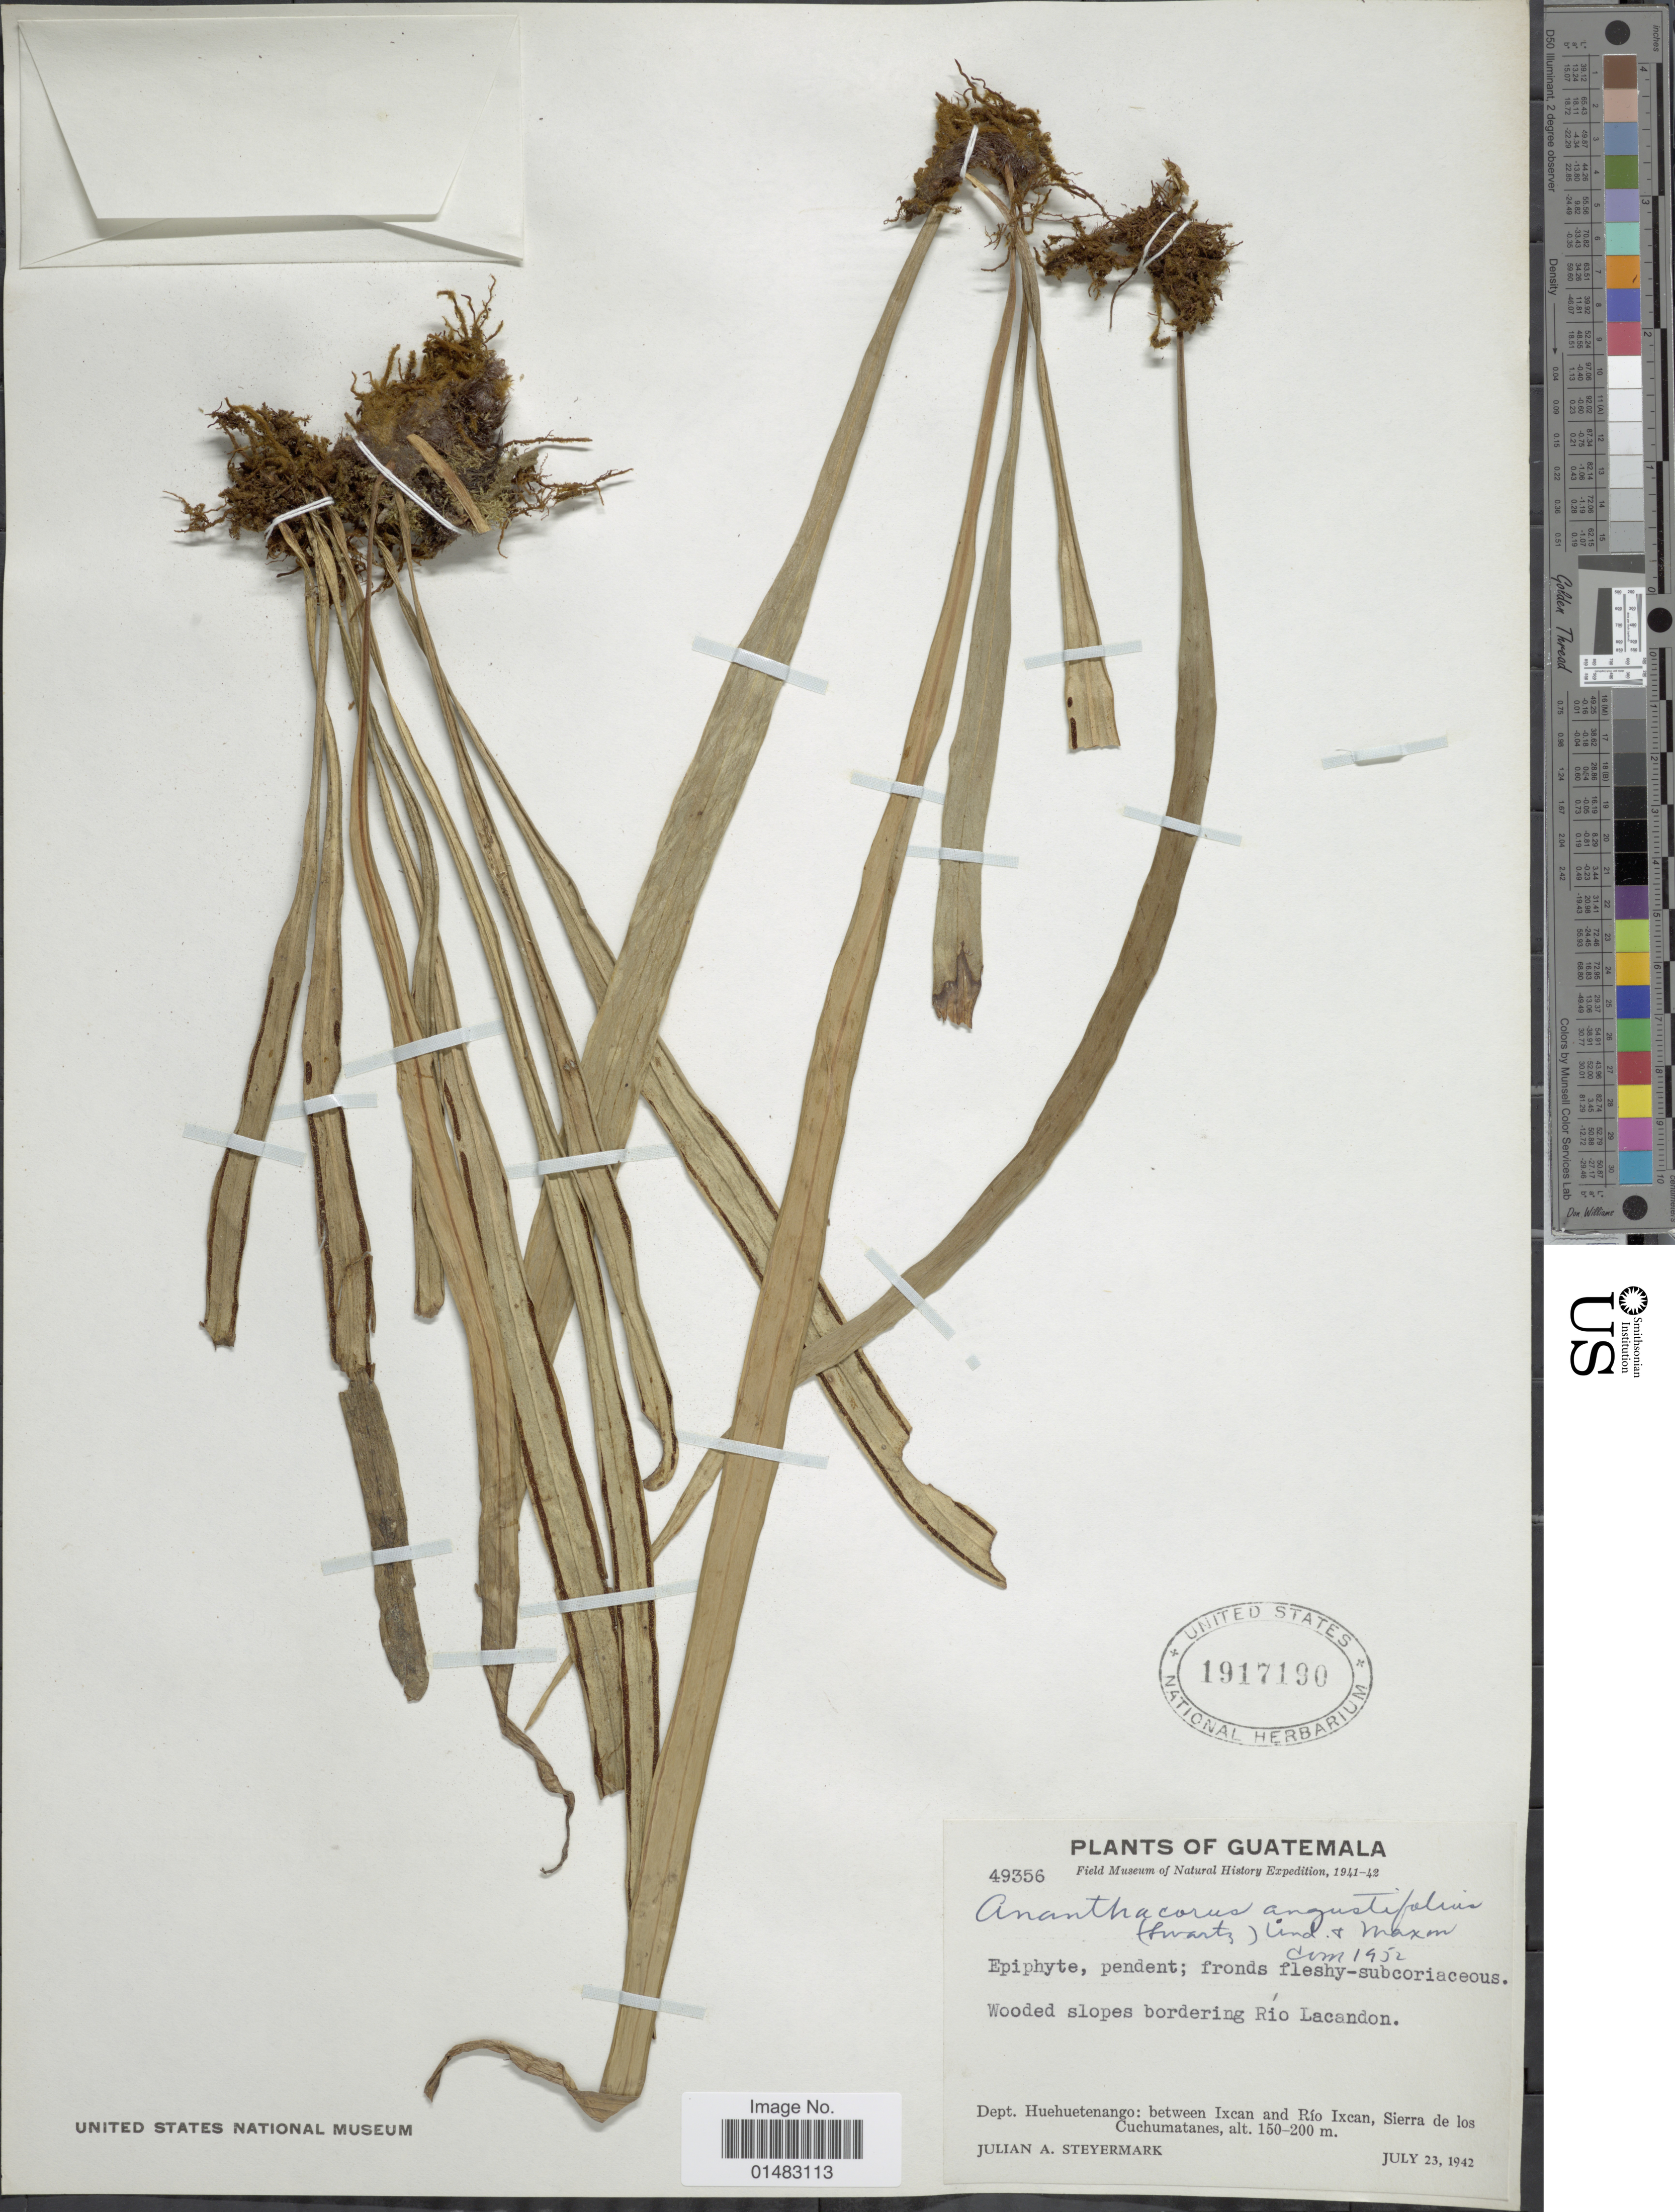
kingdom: Plantae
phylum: Tracheophyta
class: Polypodiopsida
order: Polypodiales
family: Pteridaceae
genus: Ananthacorus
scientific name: Ananthacorus angustifolius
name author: (Sw.) Underw. & Maxon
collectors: J. Steyermark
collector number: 49356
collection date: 1942-07-23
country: Guatemala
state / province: Huehuetenango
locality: Wooded slope sbordering Rio Lacandon, between Ixcan and Río Ixcan, Sierra de los Cuchumatanes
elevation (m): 150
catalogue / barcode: US 1917190